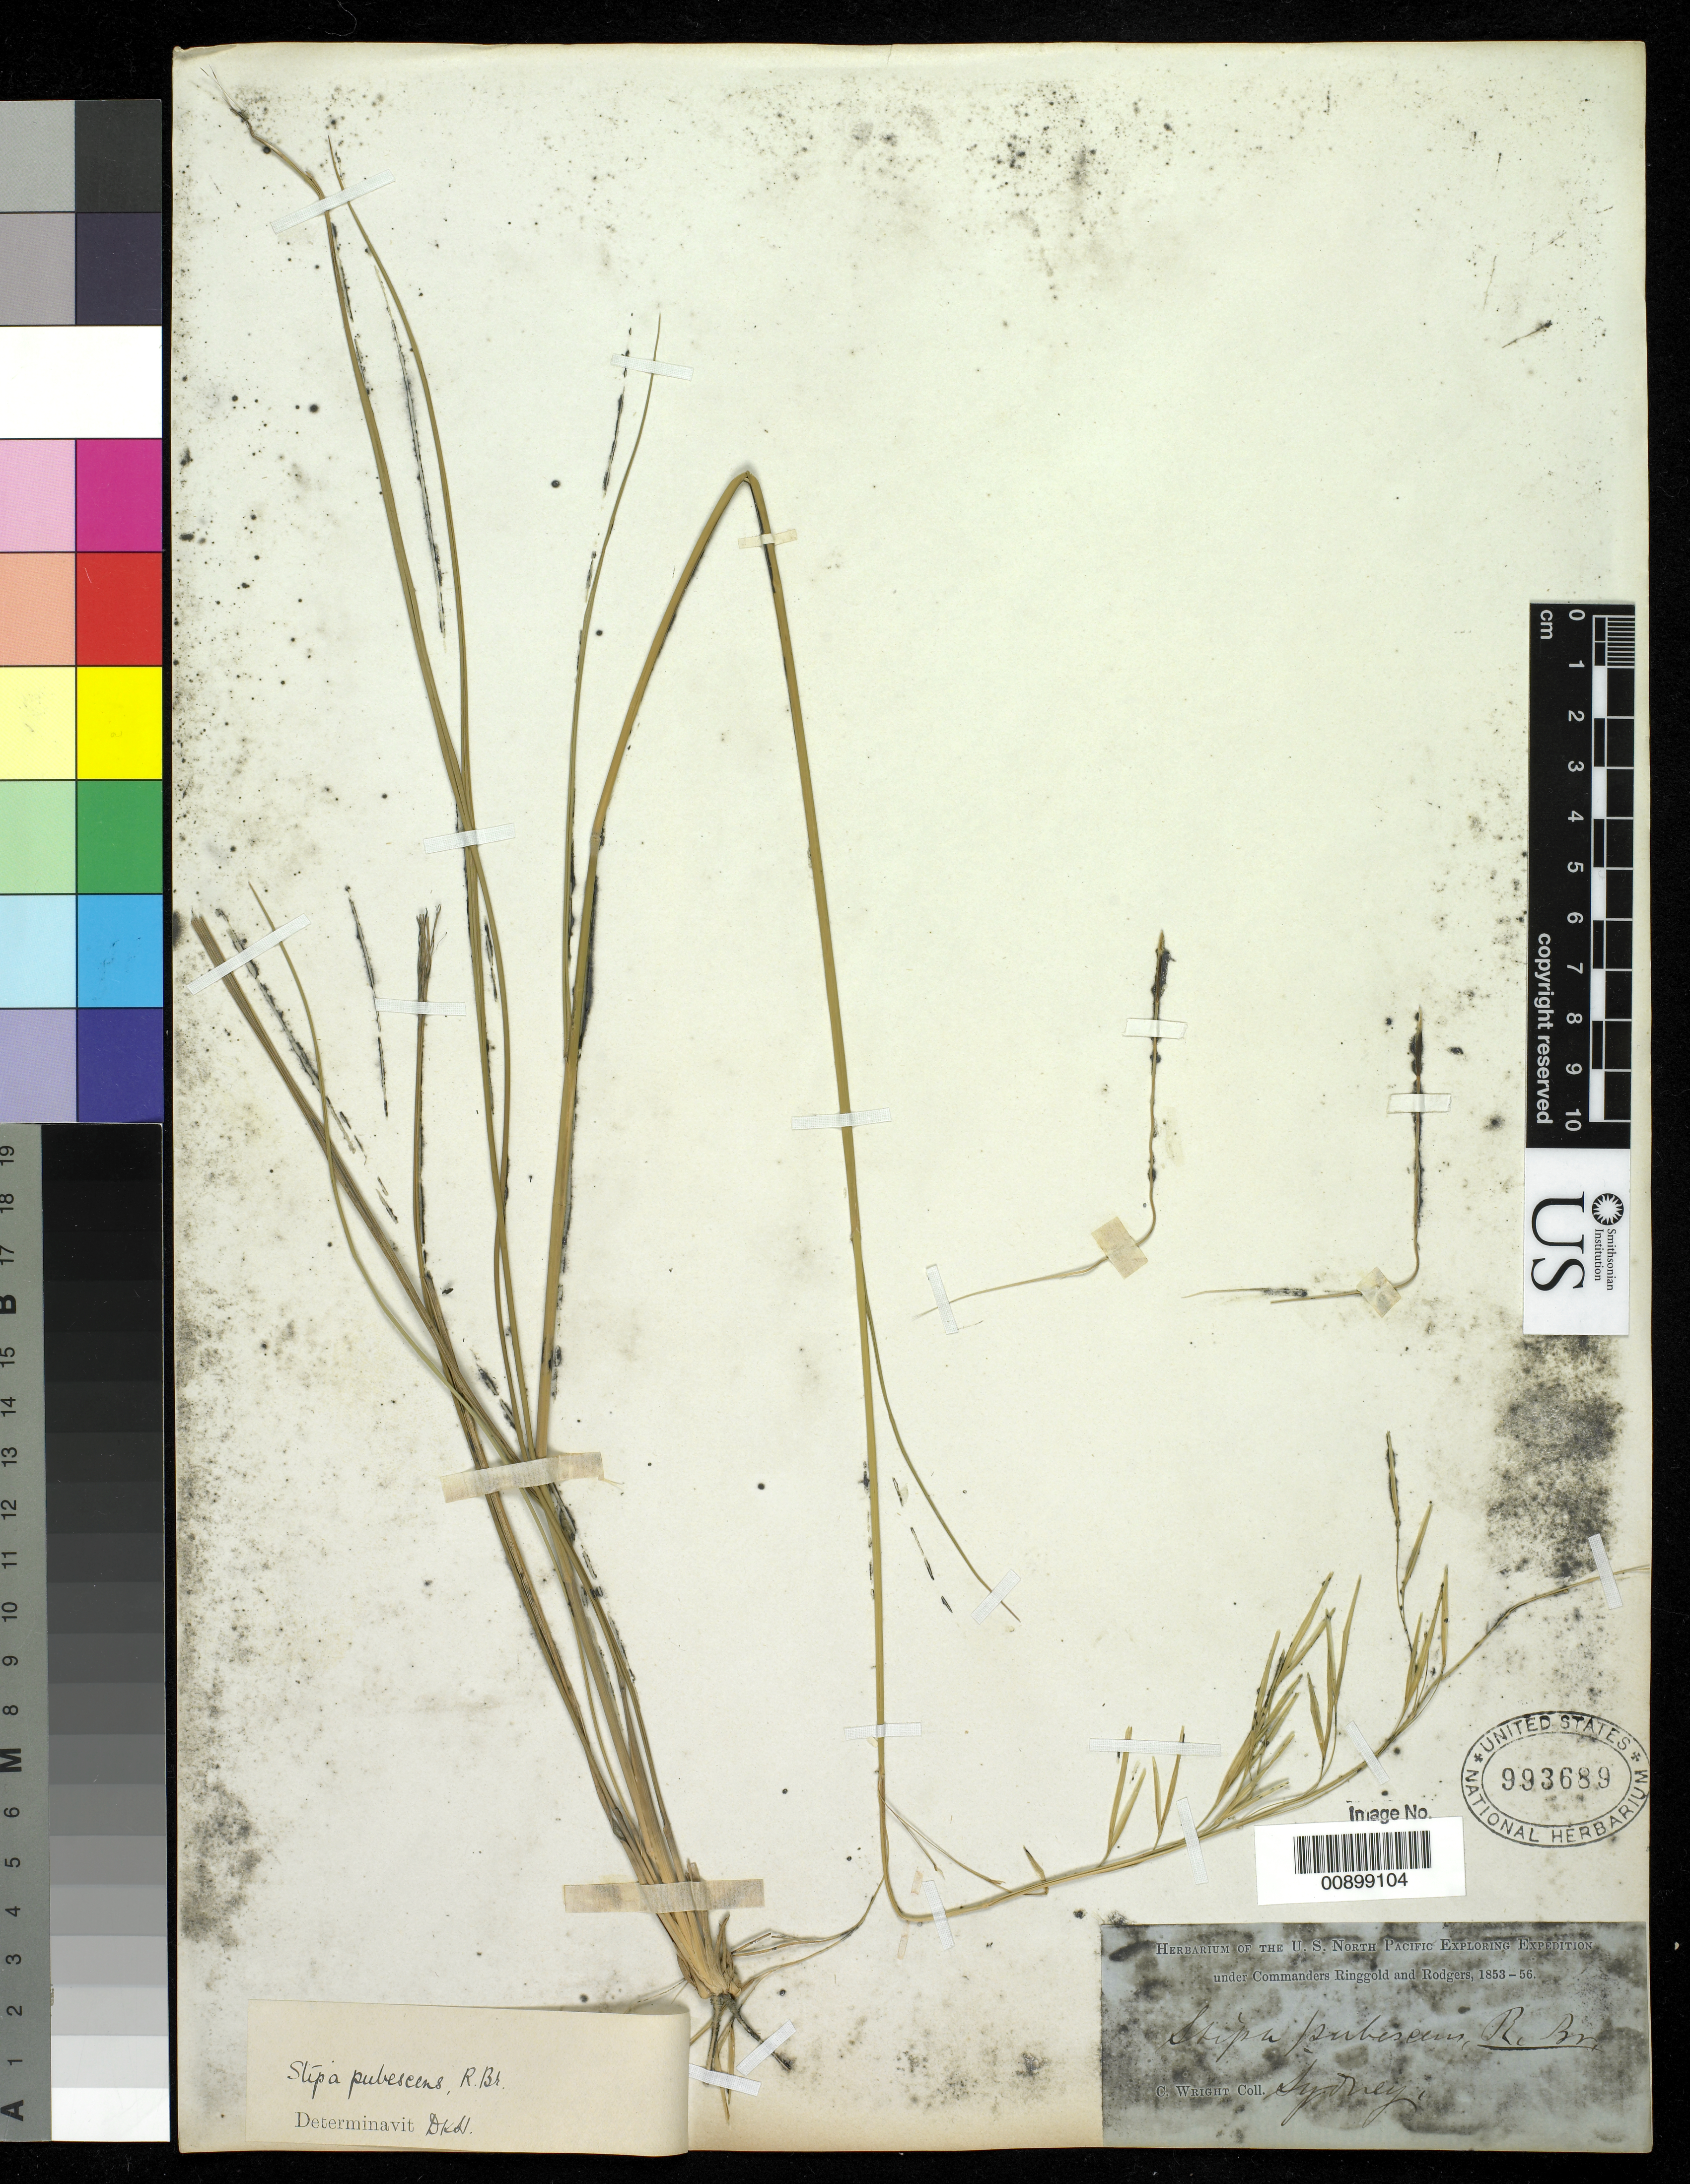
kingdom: Plantae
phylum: Tracheophyta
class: Liliopsida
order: Poales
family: Poaceae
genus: Austrostipa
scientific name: Austrostipa pubescens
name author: (R. Br.) S.W.L. Jacobs & J. Everett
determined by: Poaceae Reorganization Project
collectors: Wilkes Explor. Exped.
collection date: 1838/1842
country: Australia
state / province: New South Wales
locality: Sydney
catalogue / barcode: US 993689